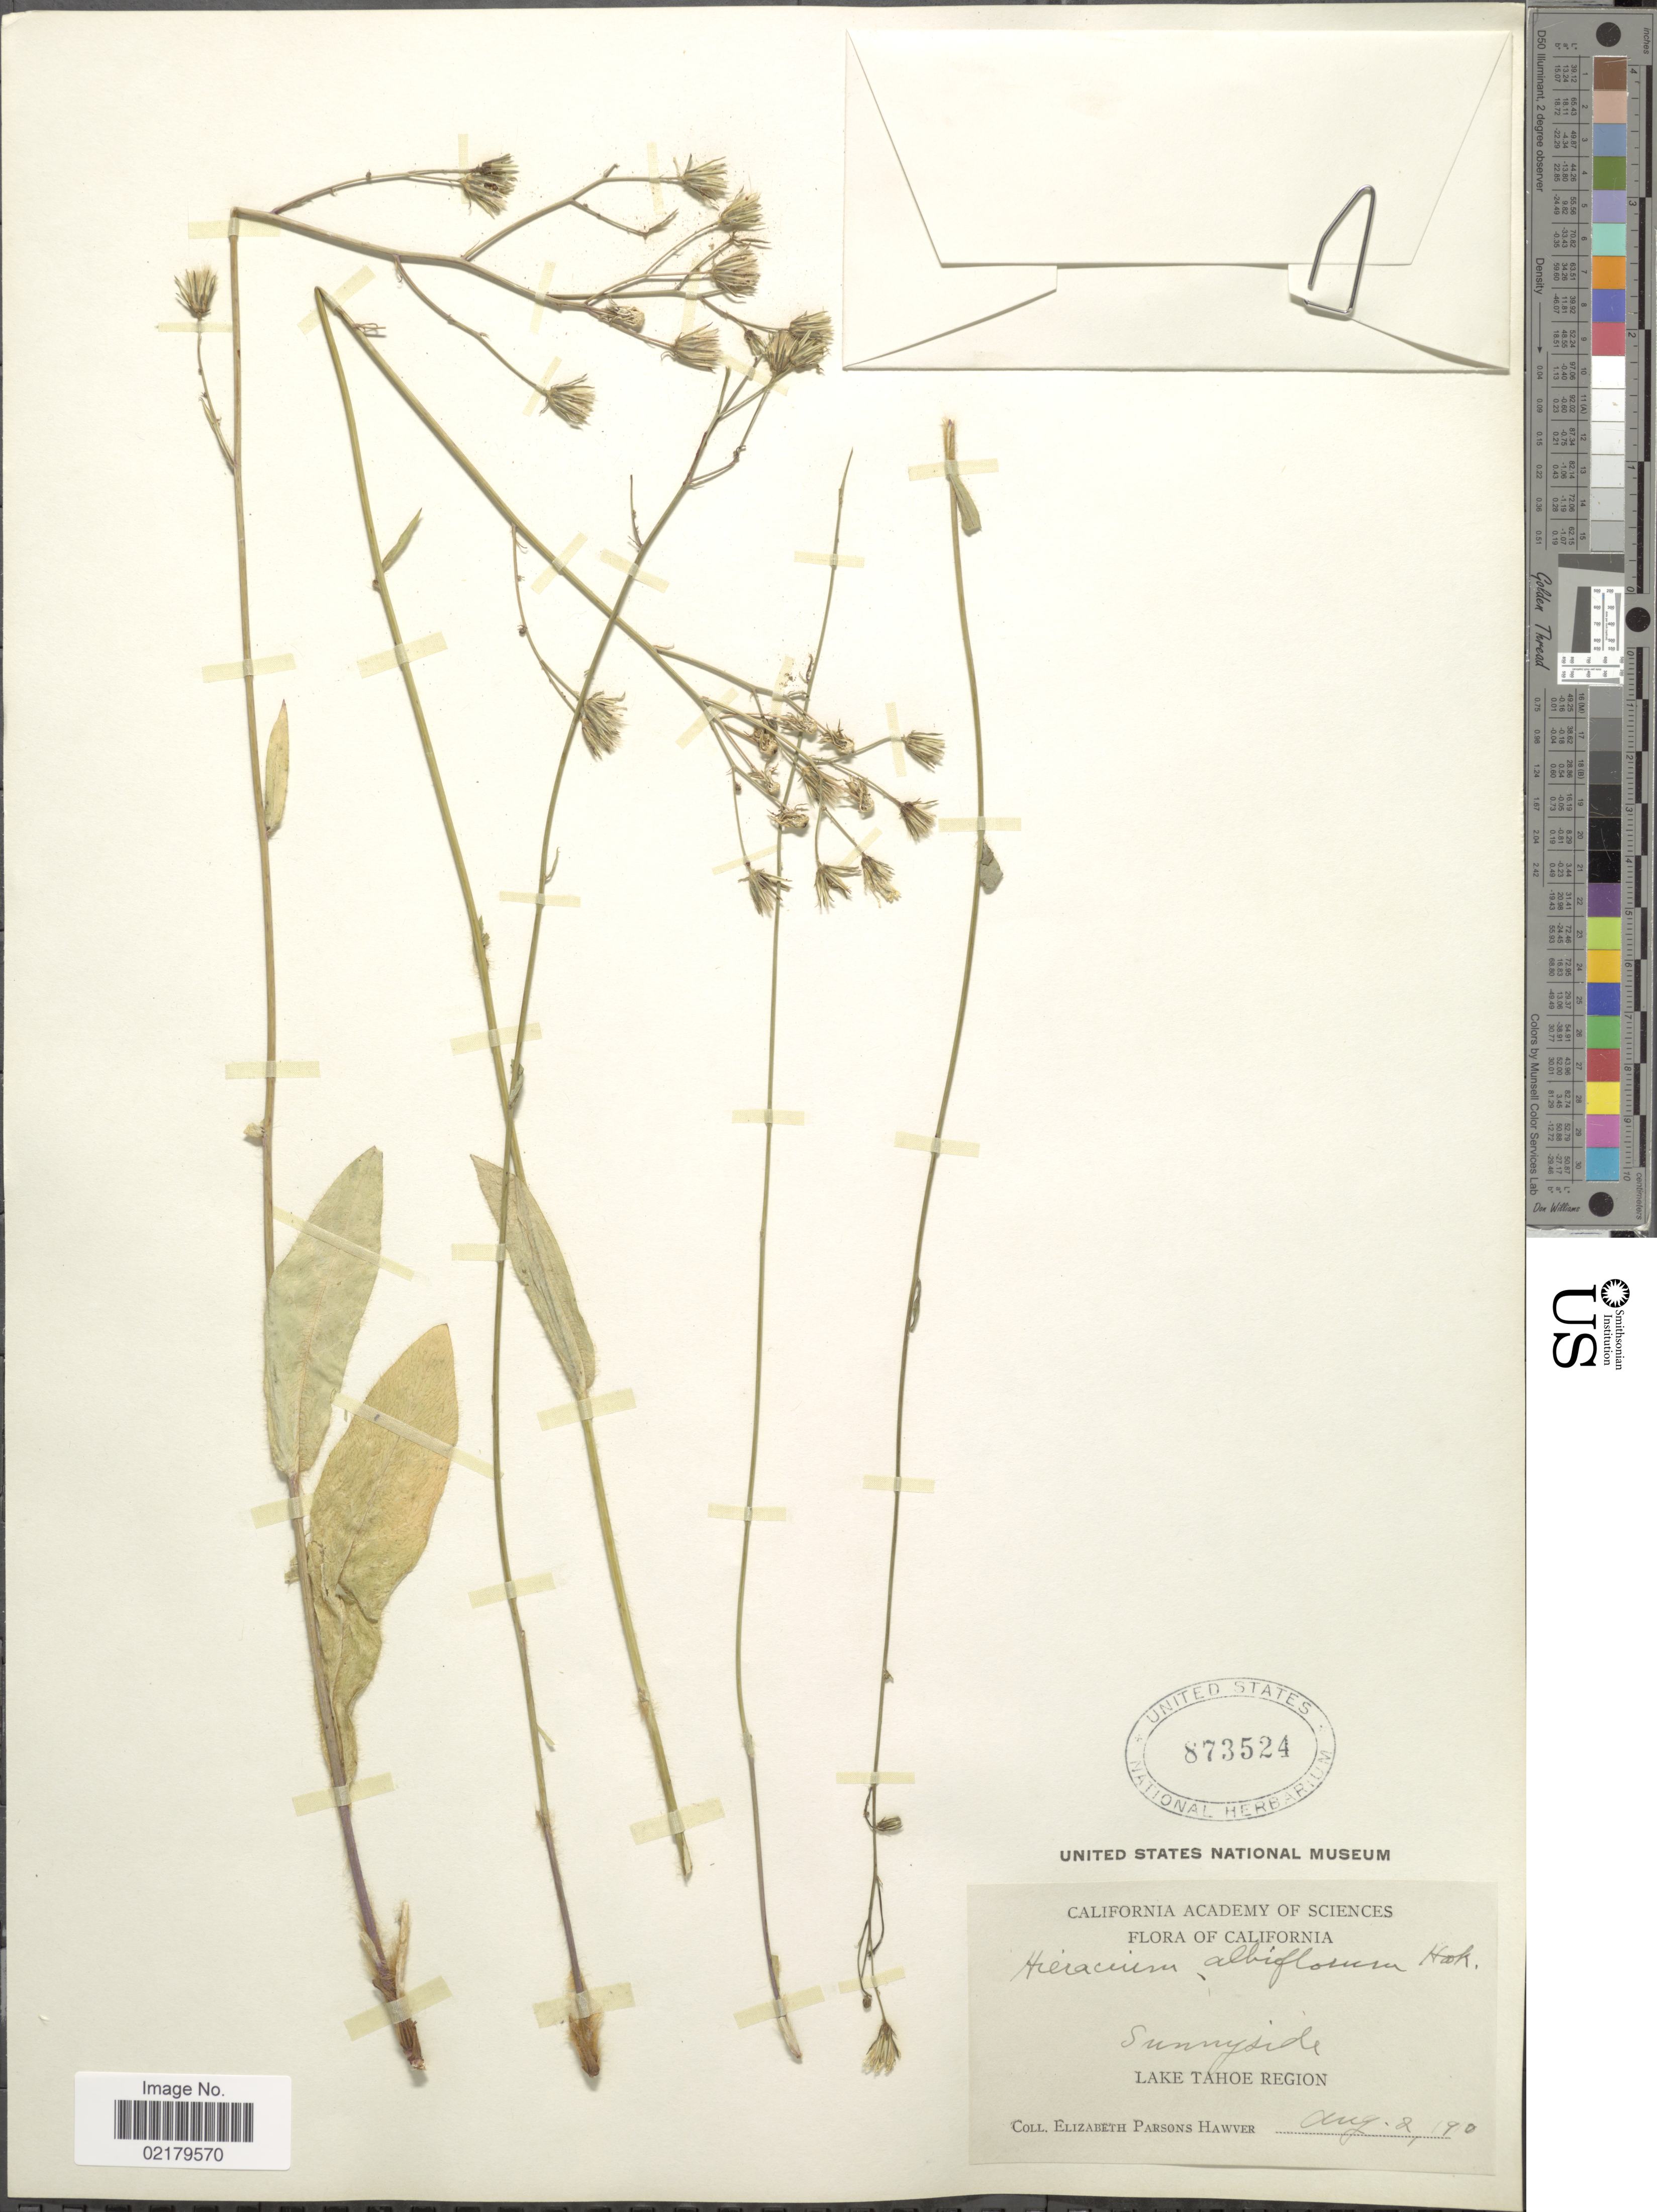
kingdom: Plantae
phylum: Tracheophyta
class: Magnoliopsida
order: Asterales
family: Asteraceae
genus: Hieracium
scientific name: Hieracium albiflorum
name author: Hook.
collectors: E. Hawver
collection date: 1910-08-02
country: United States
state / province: California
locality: Sunnyside, Lake Tahoe Region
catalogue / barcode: US 873524